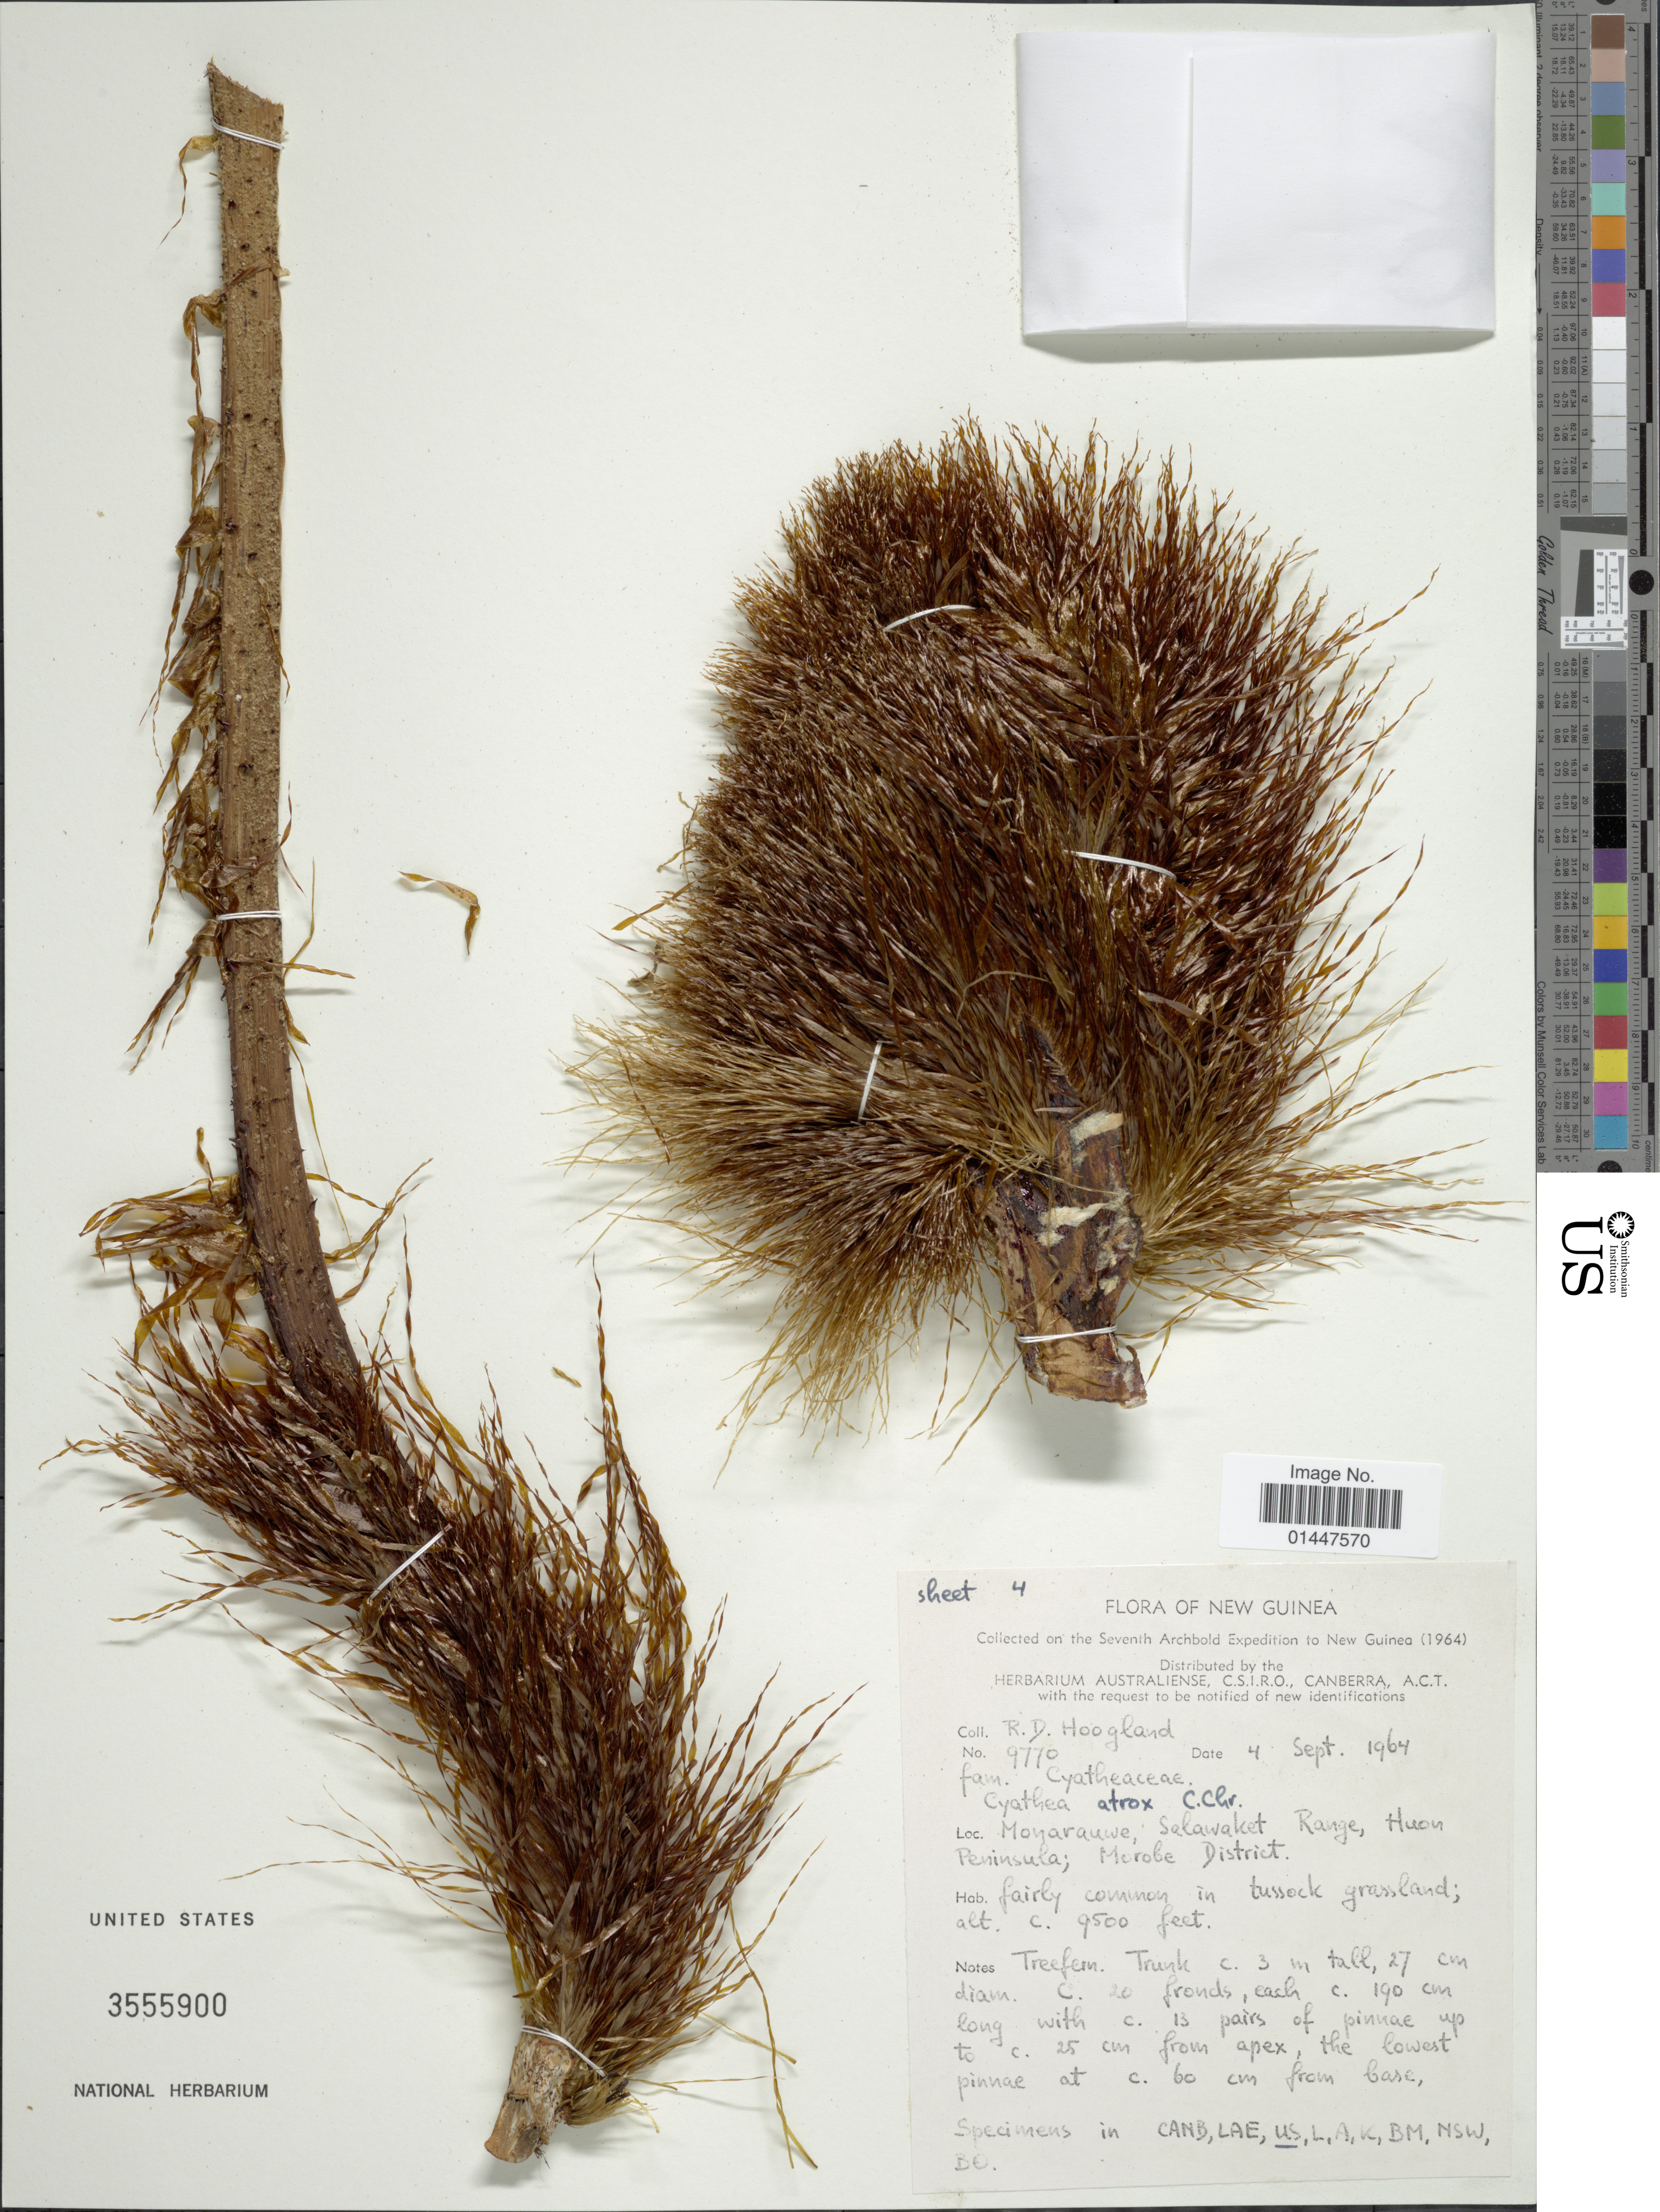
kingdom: Plantae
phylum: Tracheophyta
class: Polypodiopsida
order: Cyatheales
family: Cyatheaceae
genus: Sphaeropteris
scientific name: Sphaeropteris atrox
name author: (C. Chr.) R.M. Tryon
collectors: R. D. Hoogland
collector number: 9770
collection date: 1964-09-04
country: Papua New Guinea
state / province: Morobe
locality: New Guinea. Monarauwe, Selawaket Range, Hun Peninsula, Morobe District.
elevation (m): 2896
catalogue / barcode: US 3555900